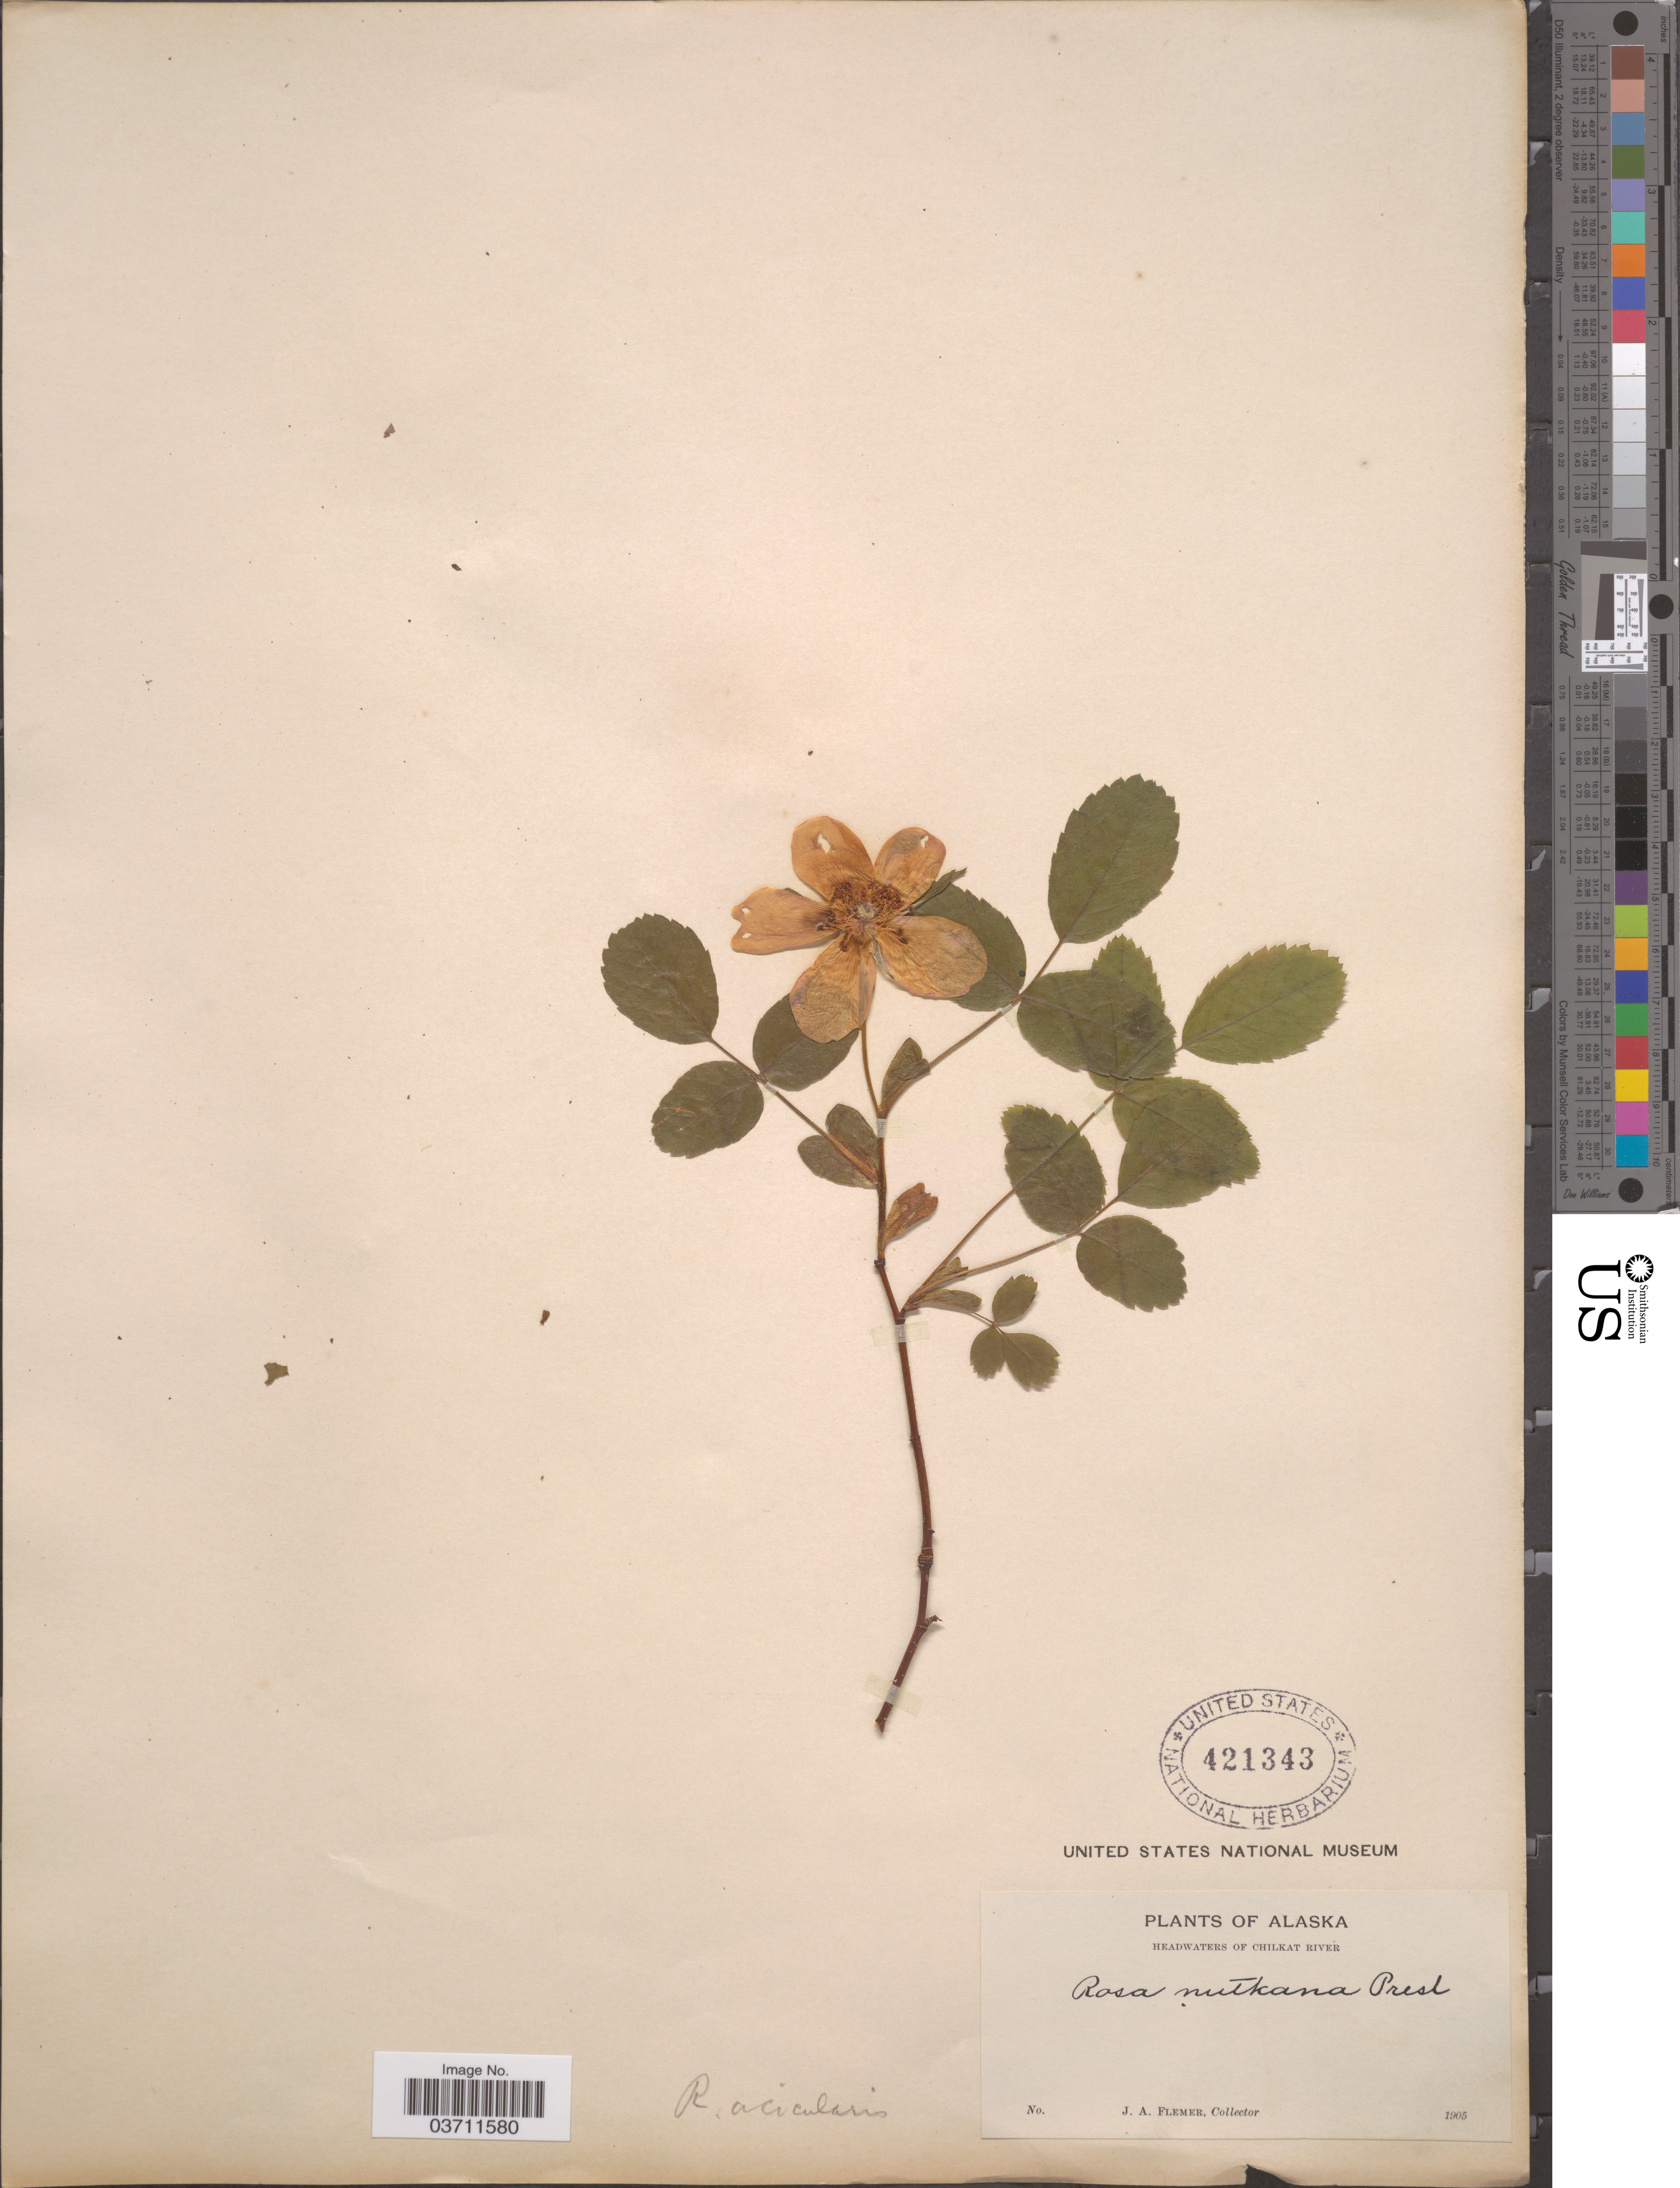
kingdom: Plantae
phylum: Tracheophyta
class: Magnoliopsida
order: Rosales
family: Rosaceae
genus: Rosa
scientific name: Rosa nutkana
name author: C. Presl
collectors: J. Flemer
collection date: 1905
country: United States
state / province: Alaska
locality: Headwaters of Chilkat River.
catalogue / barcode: US 421343